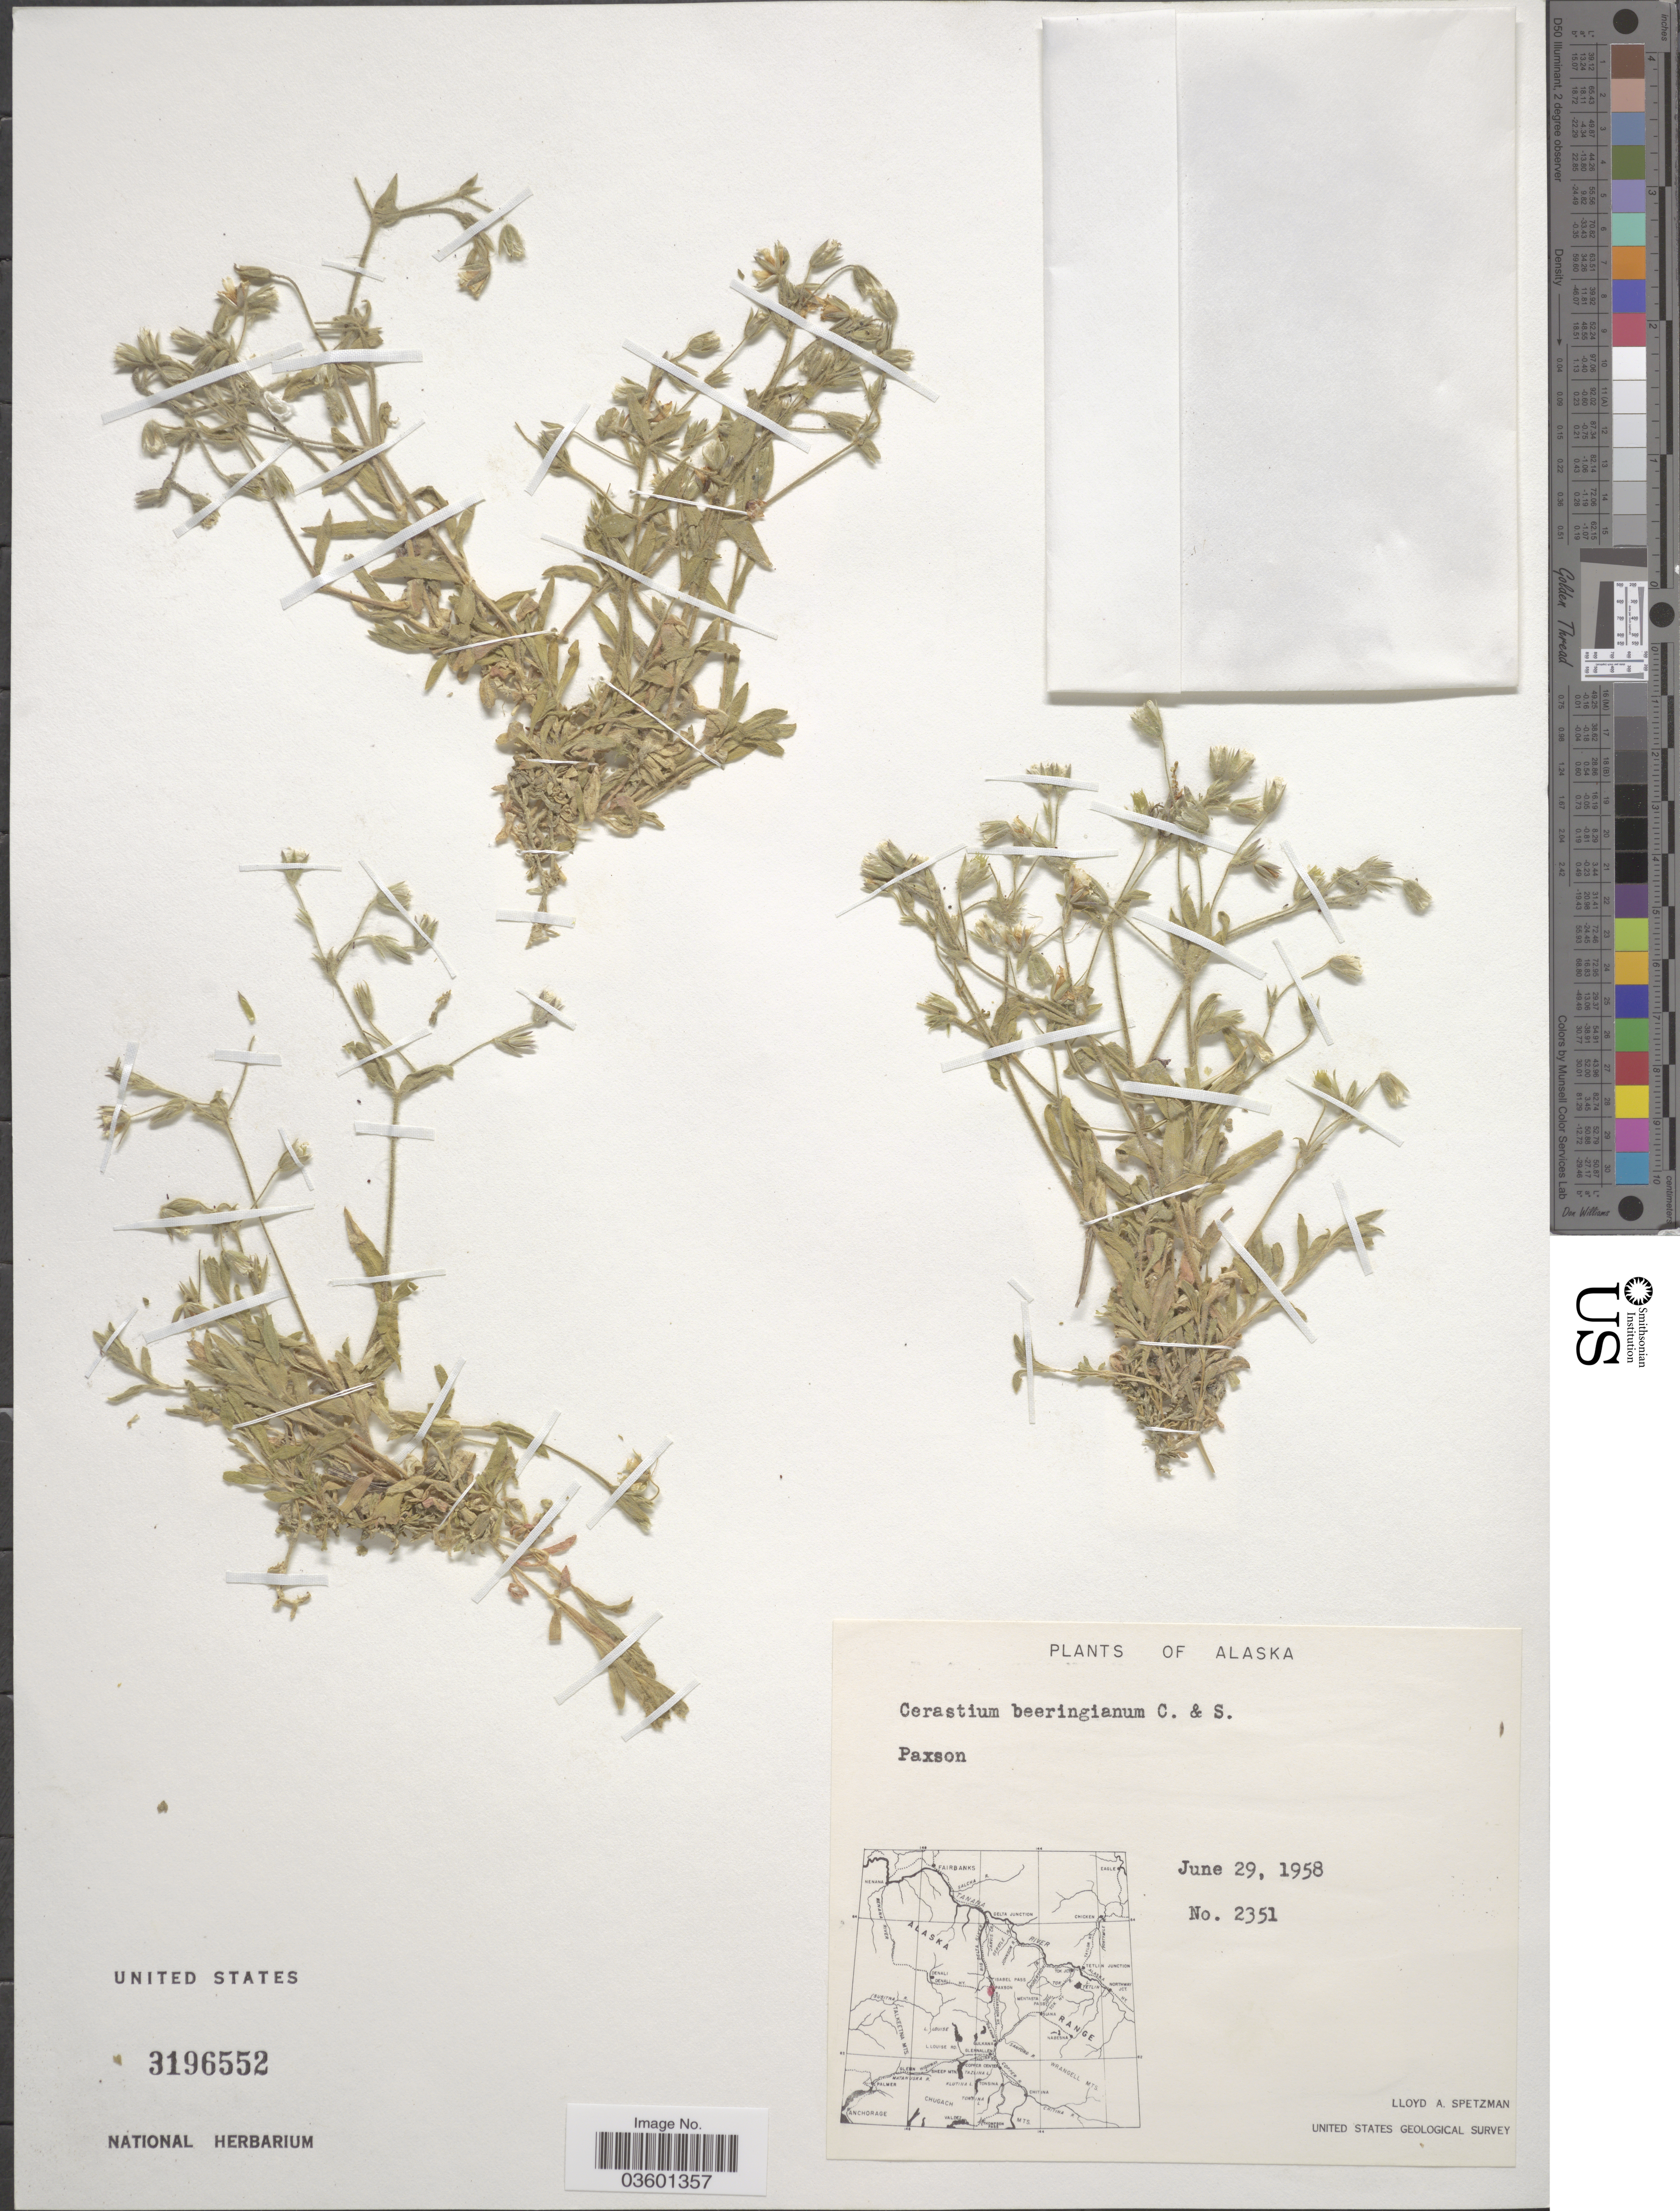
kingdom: Plantae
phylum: Tracheophyta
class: Magnoliopsida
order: Caryophyllales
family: Caryophyllaceae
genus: Cerastium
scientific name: Cerastium beeringianum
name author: Cham. & Schltdl.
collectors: L. Spetzman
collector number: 2351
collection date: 1958-06-29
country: United States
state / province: Alaska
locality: Paxson.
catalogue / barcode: US 3196552